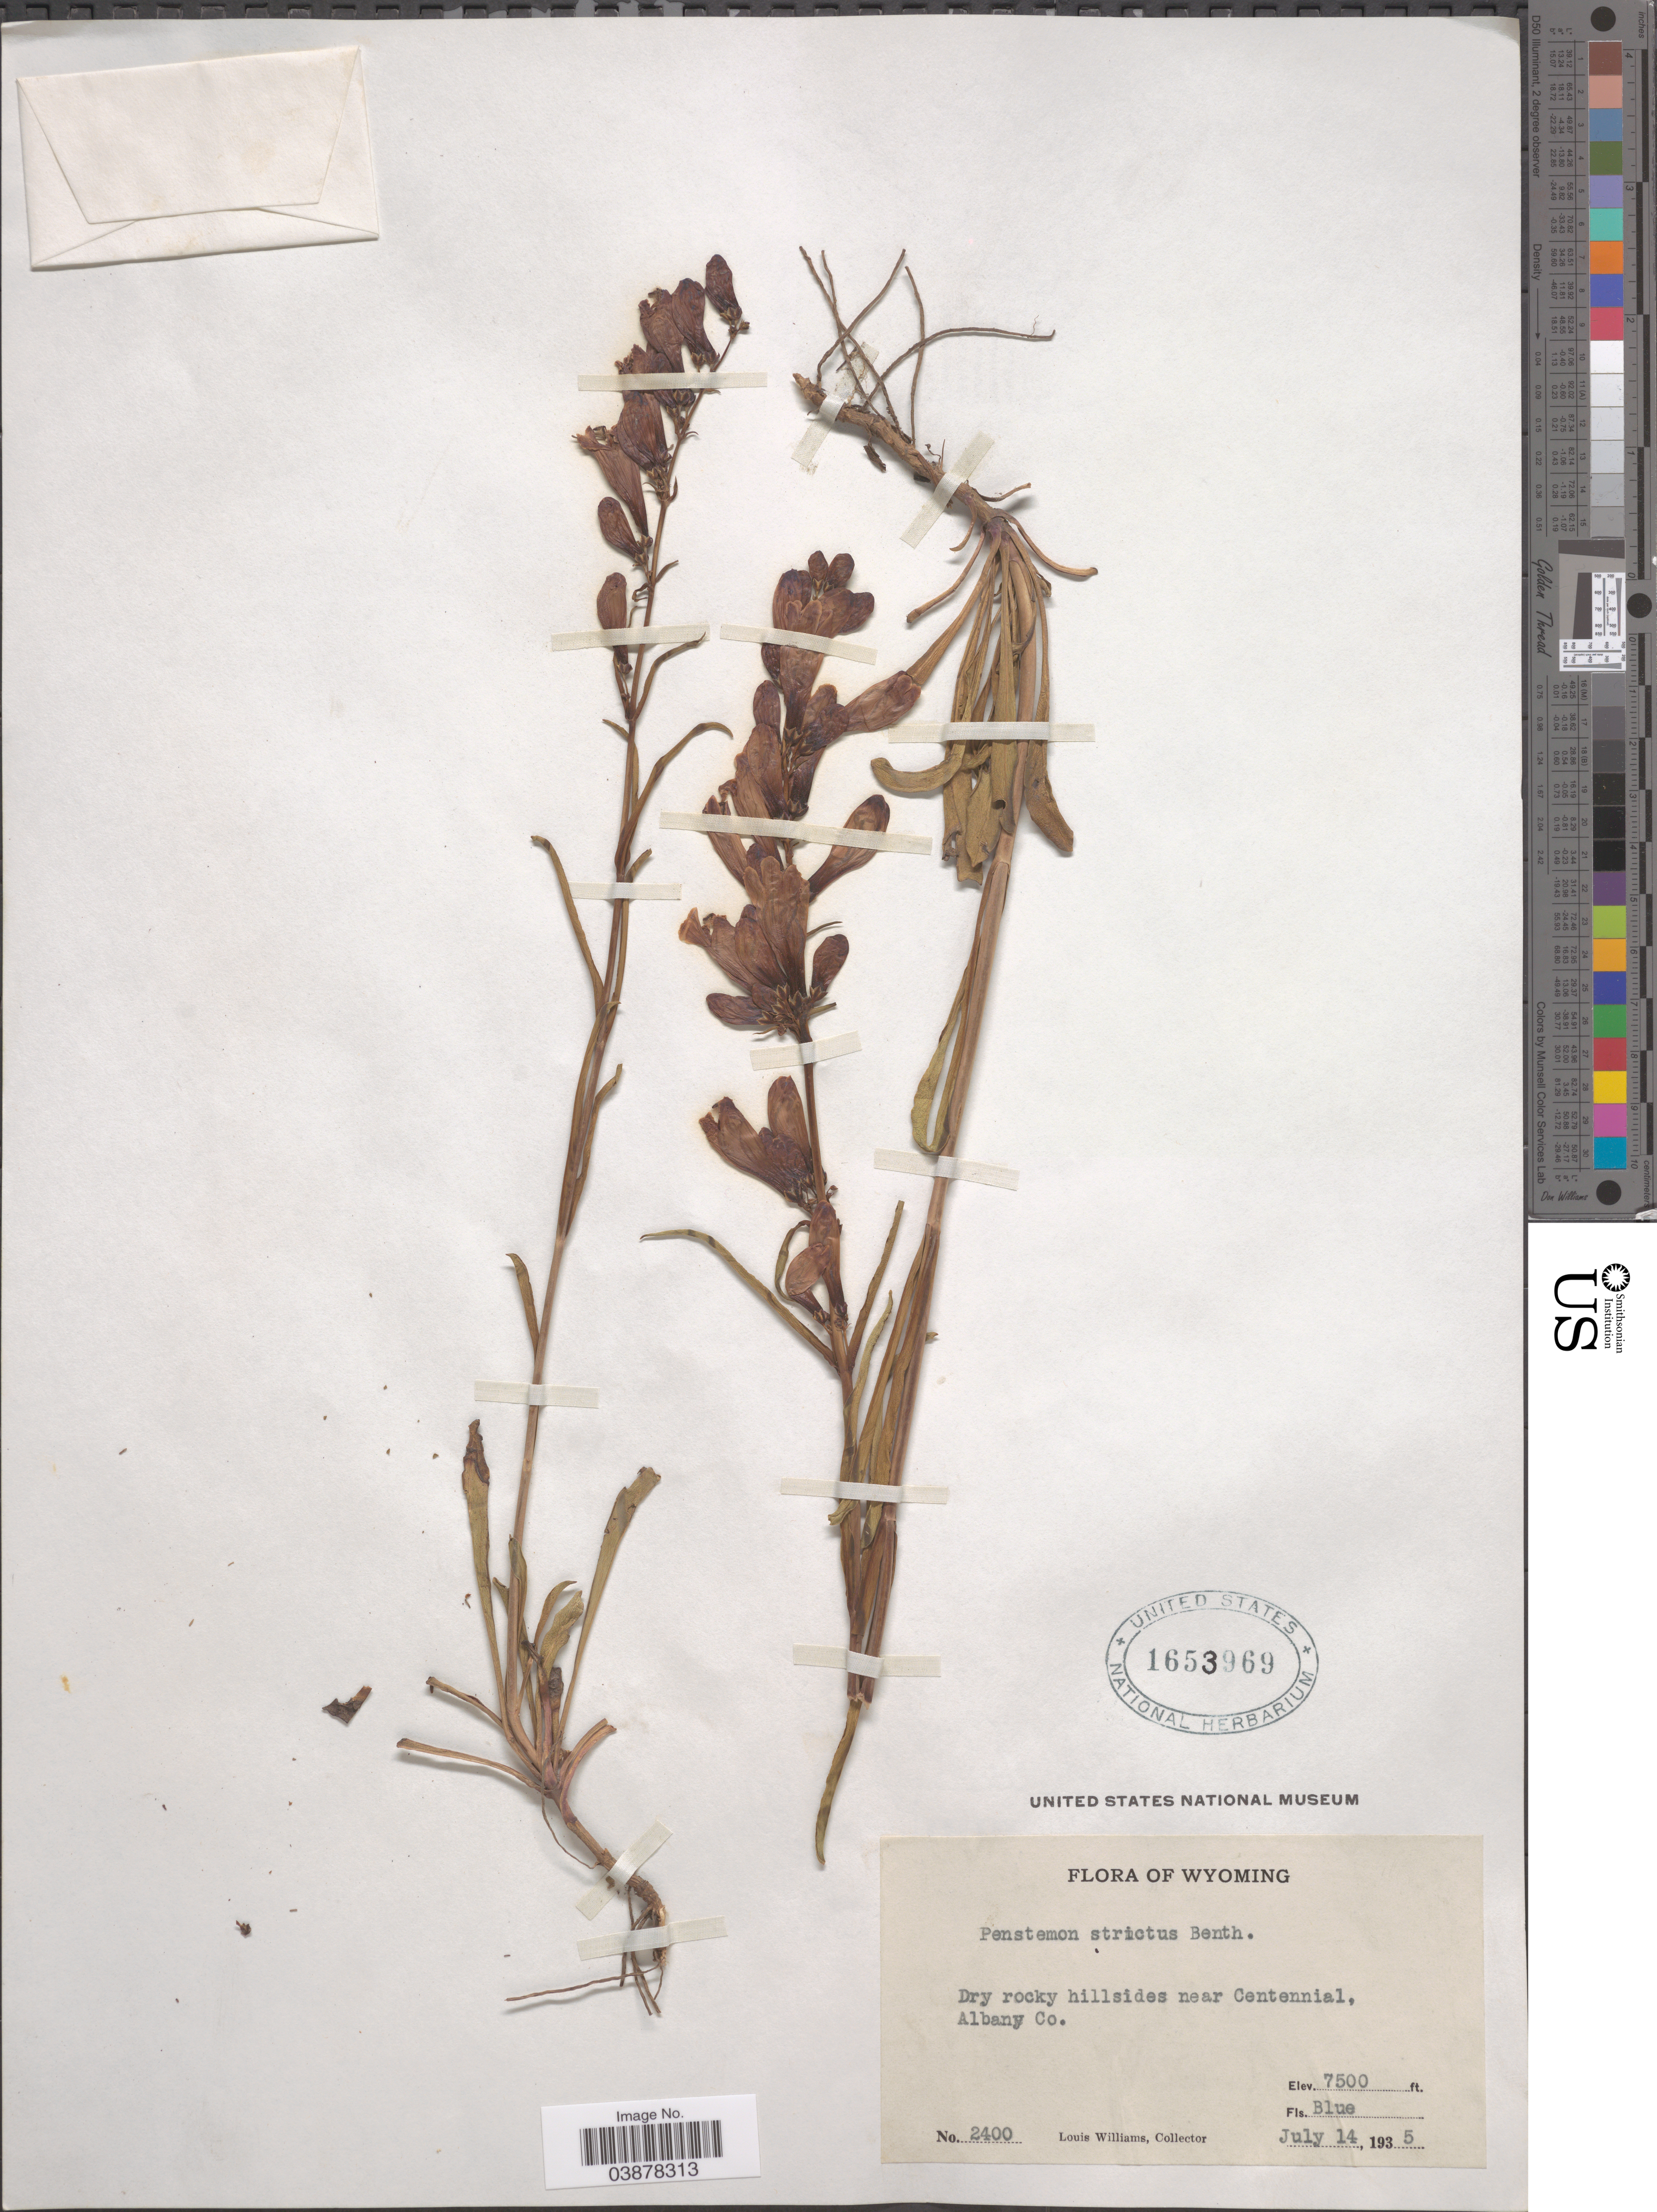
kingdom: Plantae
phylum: Tracheophyta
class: Magnoliopsida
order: Lamiales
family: Plantaginaceae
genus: Penstemon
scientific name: Penstemon strictus subsp. strictus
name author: Benth.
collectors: L. Williams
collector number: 2400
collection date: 1935-07-14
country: United States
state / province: Wyoming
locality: Dry rocky hillsides near Centennial, Albany Co.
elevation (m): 2286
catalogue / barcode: US 1653969